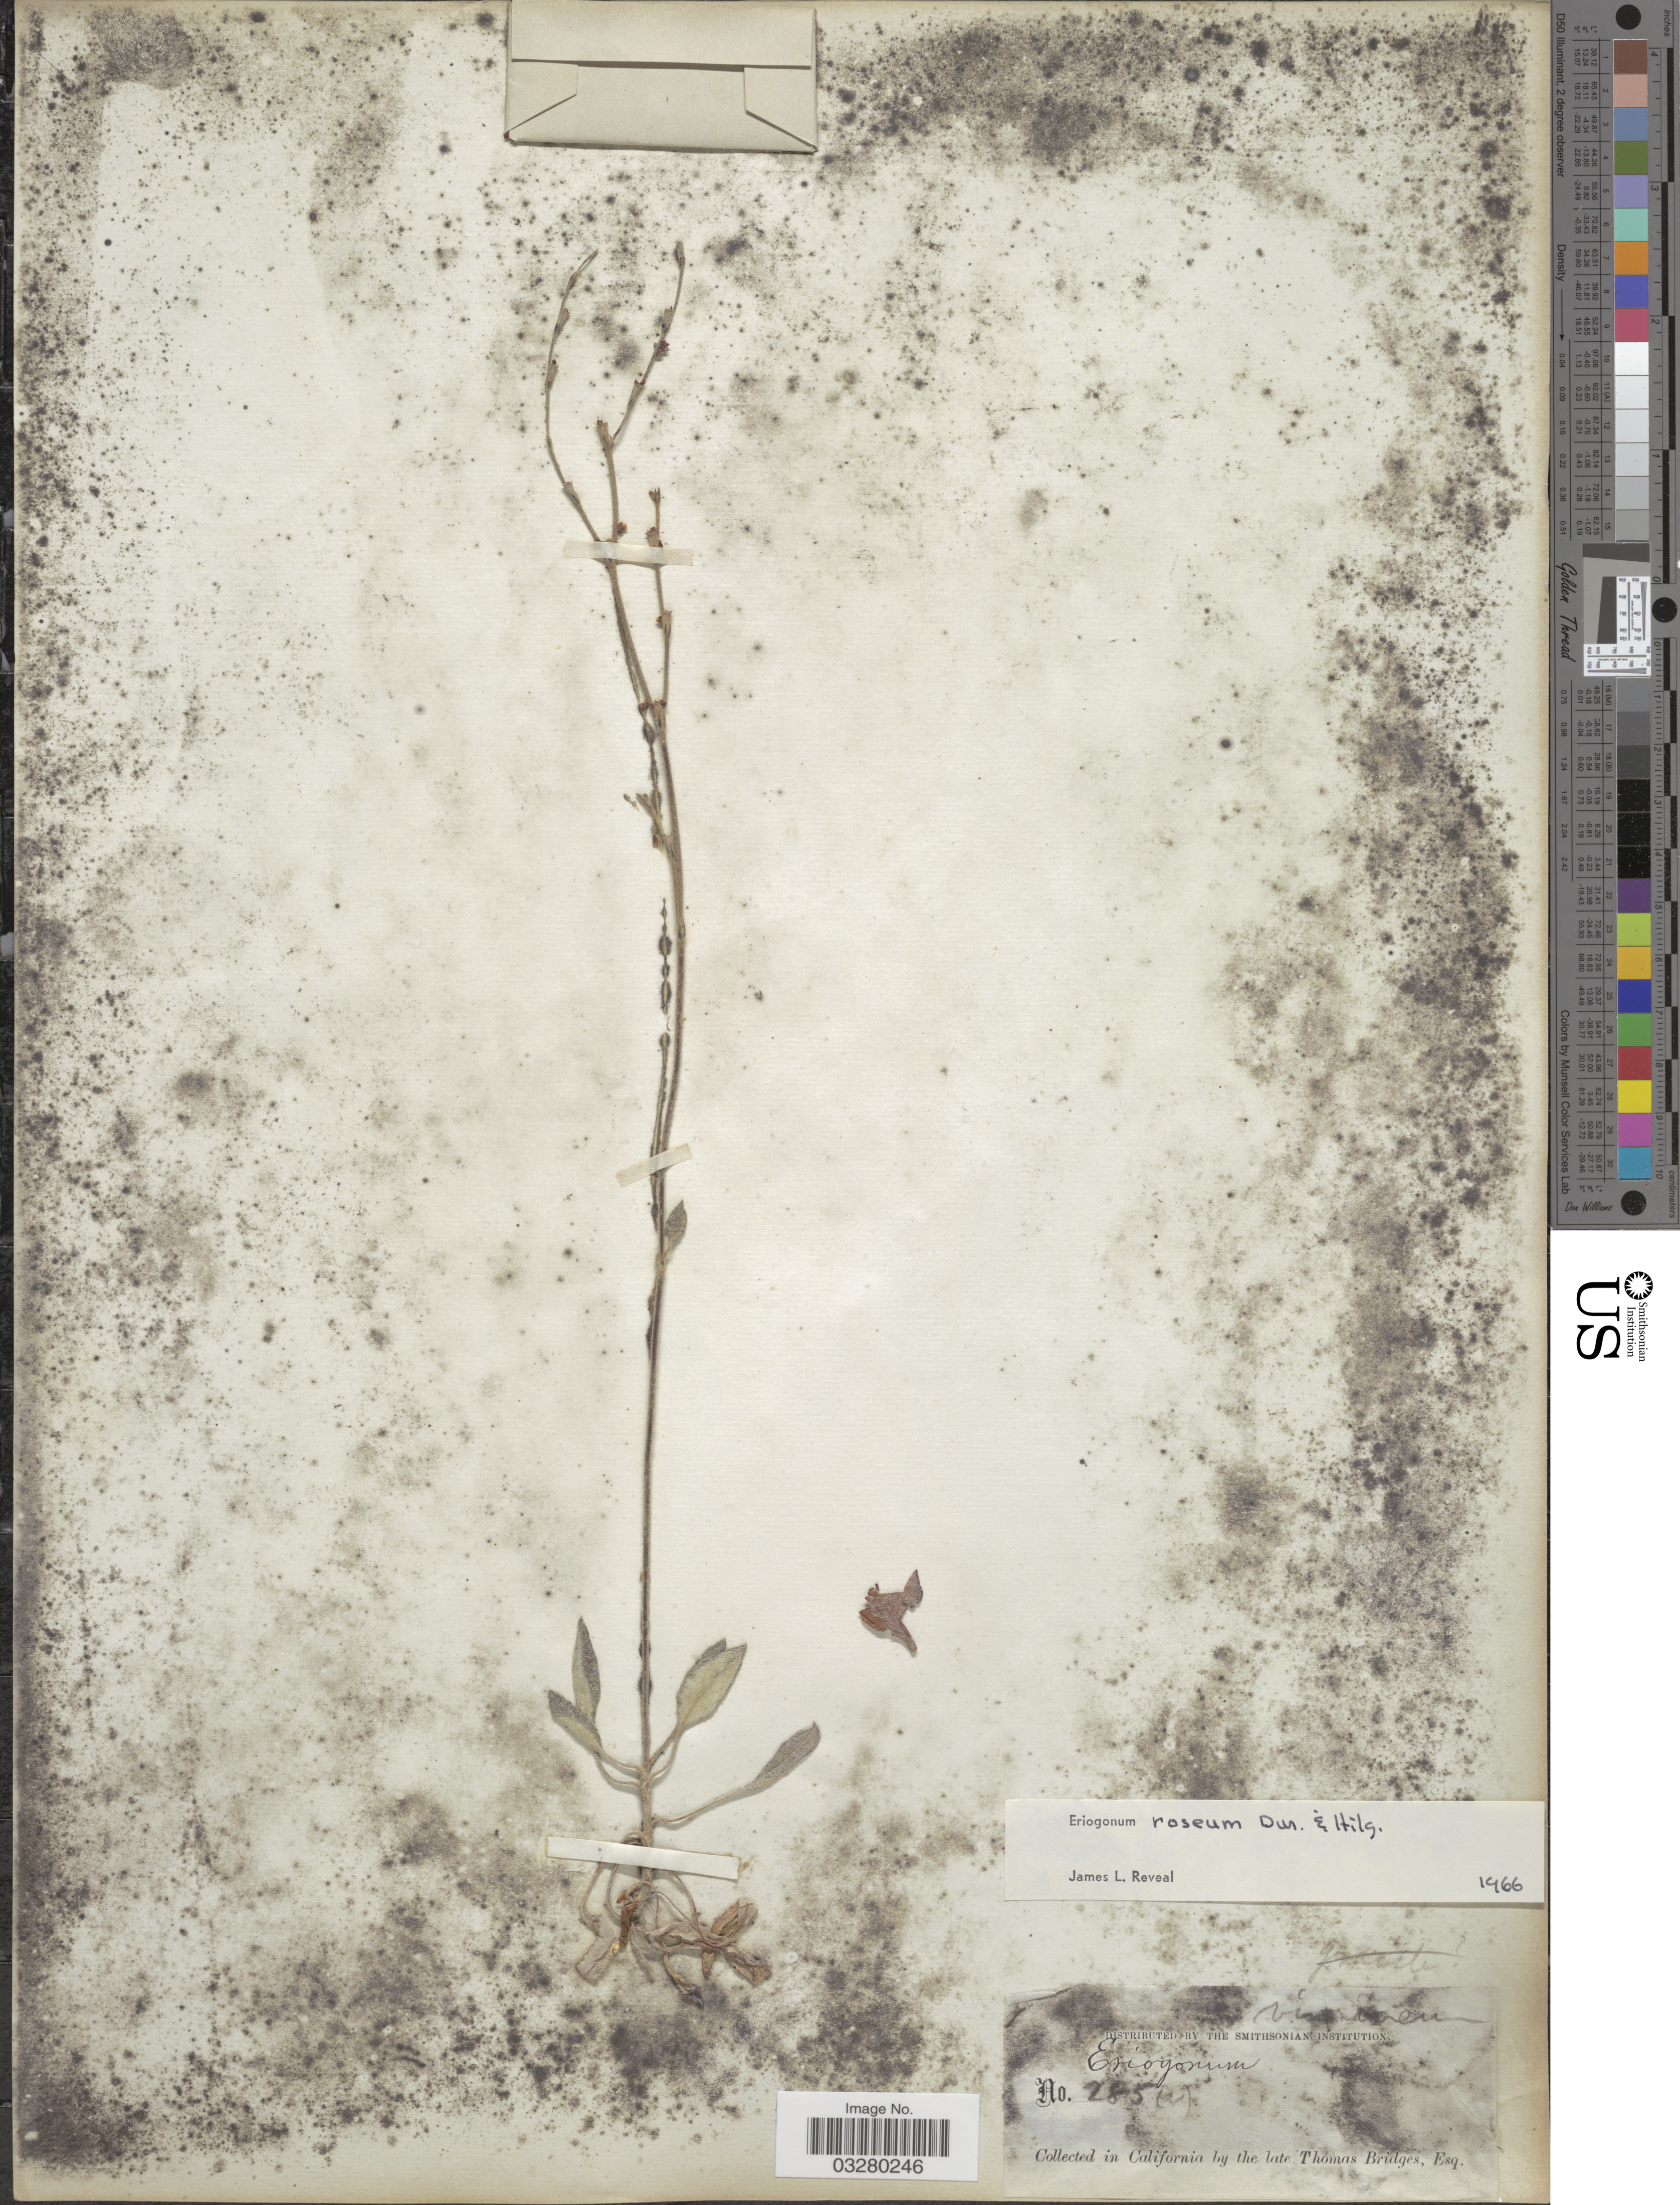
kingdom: Plantae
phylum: Tracheophyta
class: Magnoliopsida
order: Caryophyllales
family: Polygonaceae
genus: Eriogonum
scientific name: Eriogonum roseum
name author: Durand & Hilg.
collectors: T. Bridges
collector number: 285 (v)*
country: United States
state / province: California